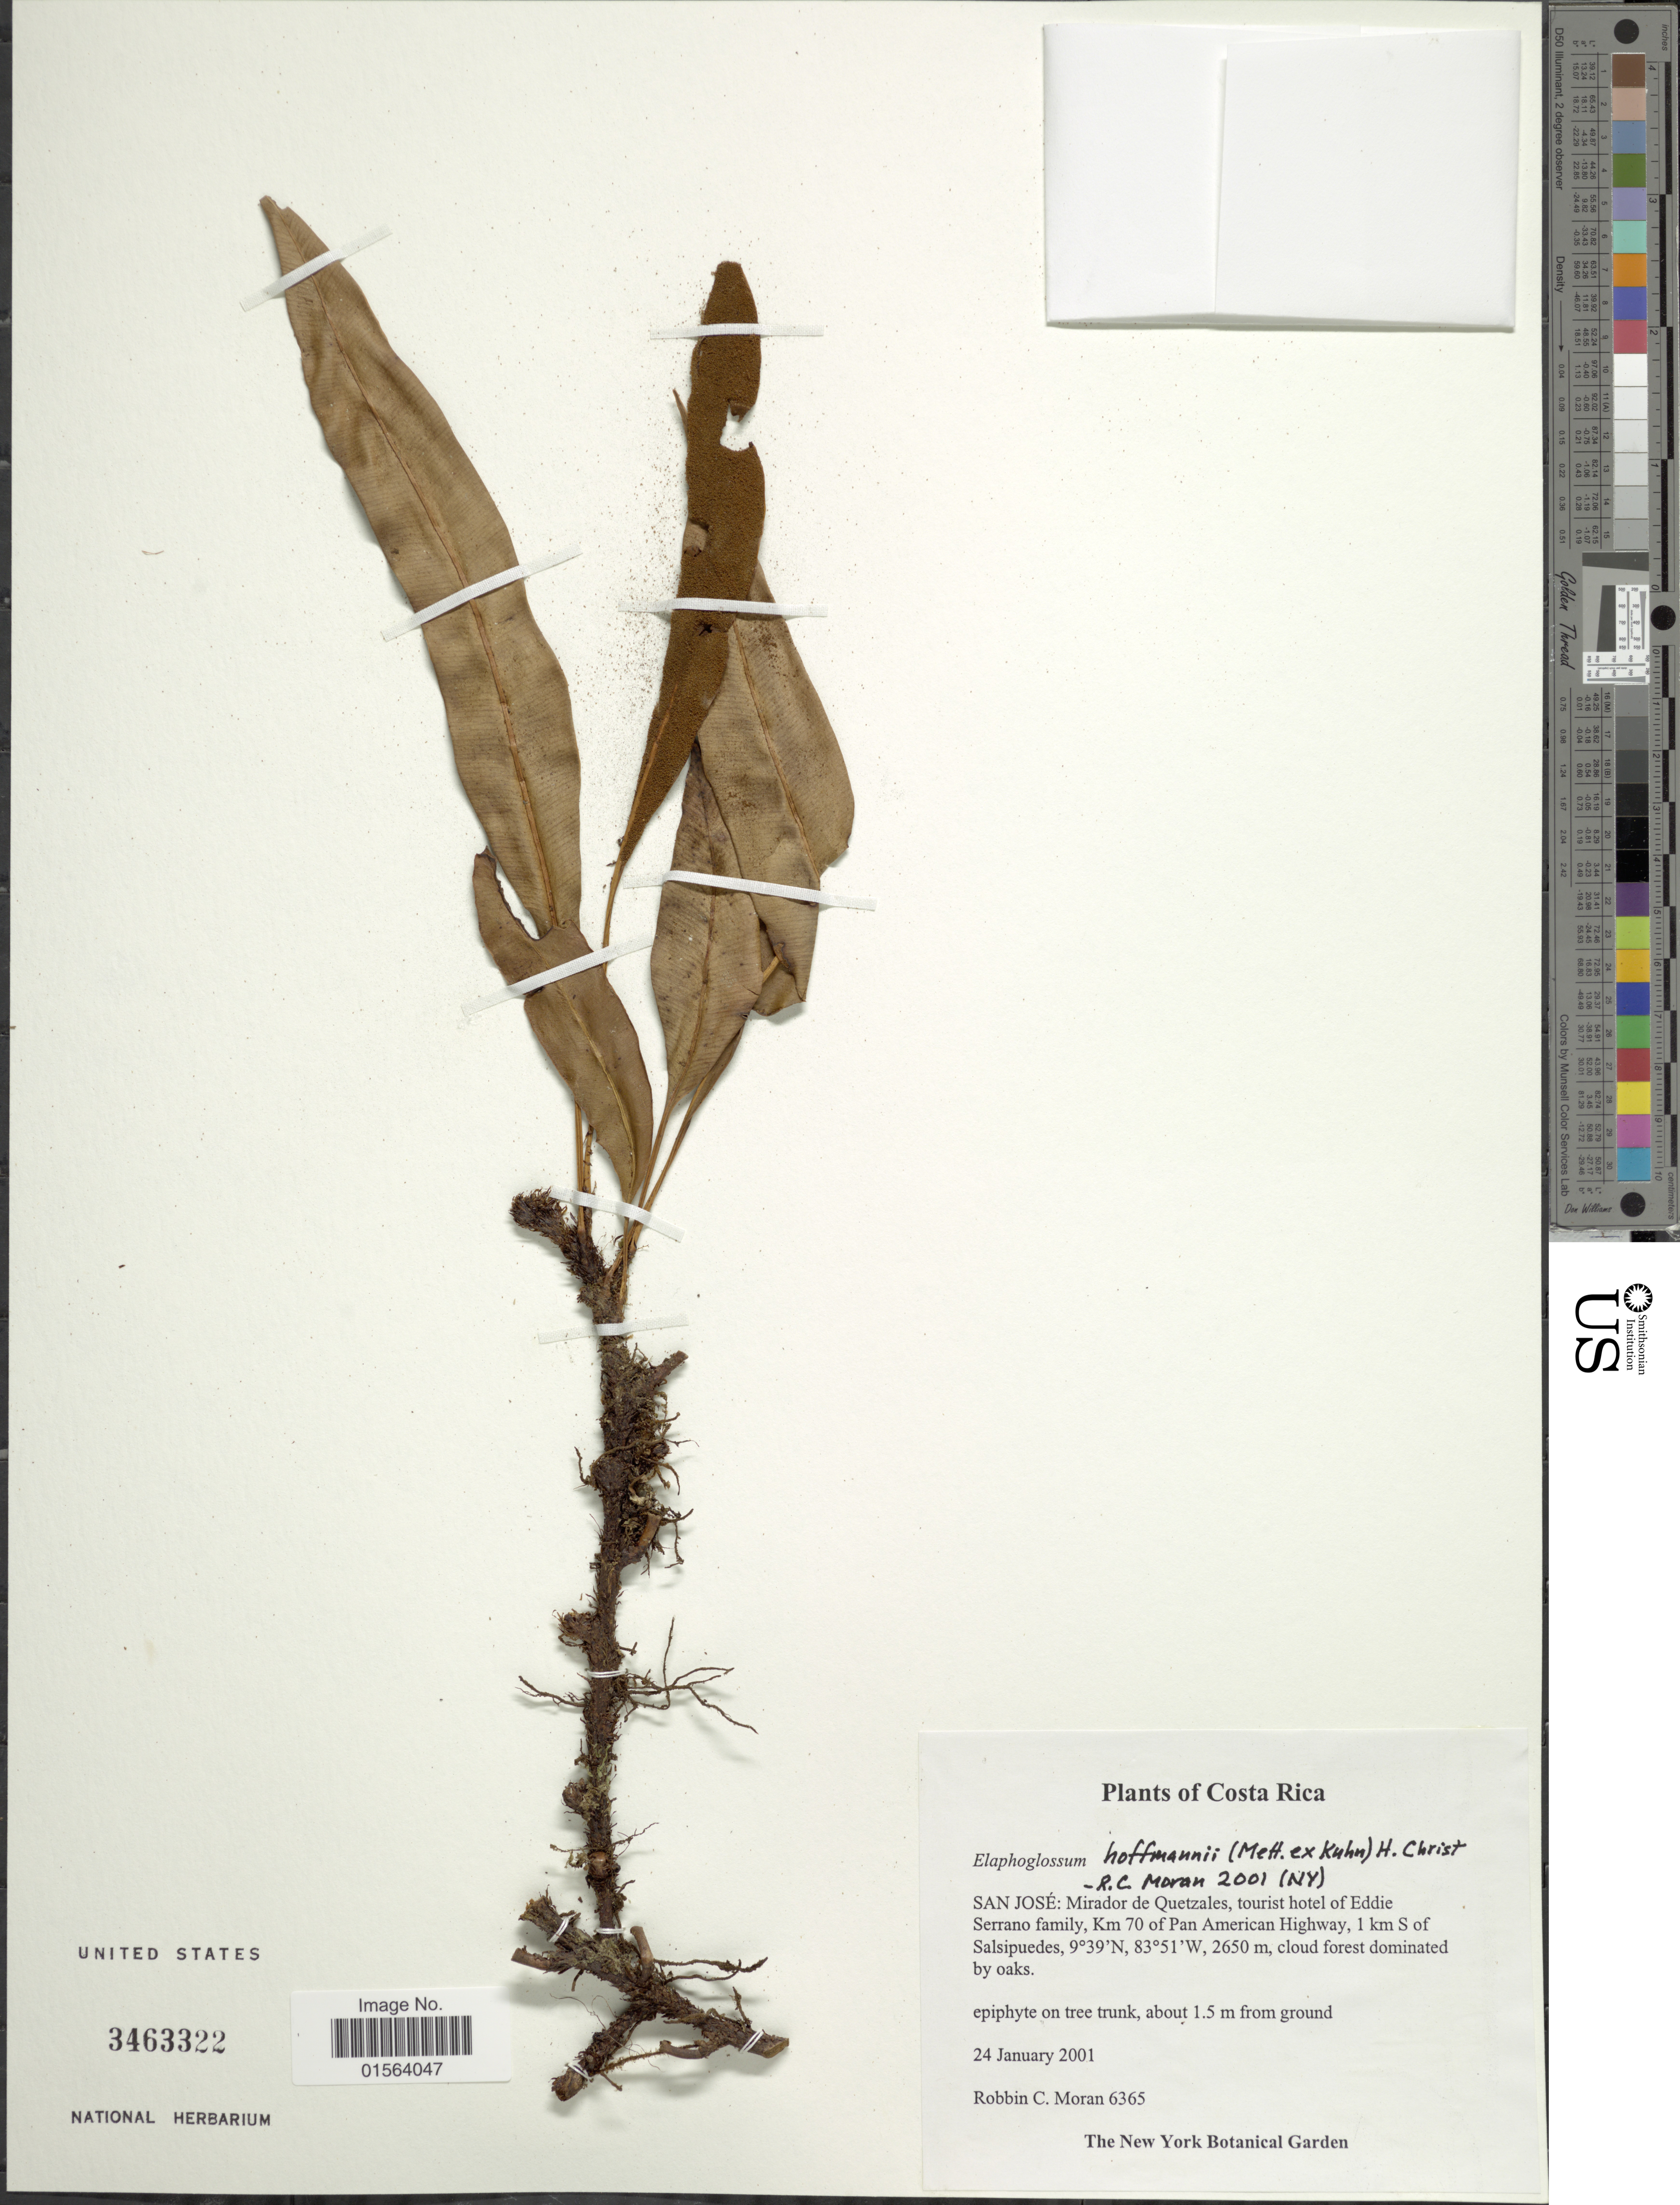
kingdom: Plantae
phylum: Tracheophyta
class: Polypodiopsida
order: Polypodiales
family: Dryopteridaceae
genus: Elaphoglossum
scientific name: Elaphoglossum hoffmannii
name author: (Mett. ex Kuhn) Christ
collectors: R. C. Moran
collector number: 6365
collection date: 2001-01-24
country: Costa Rica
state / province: San José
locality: San Jose: Mirador de Quetzales, tourist hotel of Eddie Serrano family, km 70 of Pan American Highway, 1 km S of Salsipuedes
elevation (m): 2650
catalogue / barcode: US 3463322